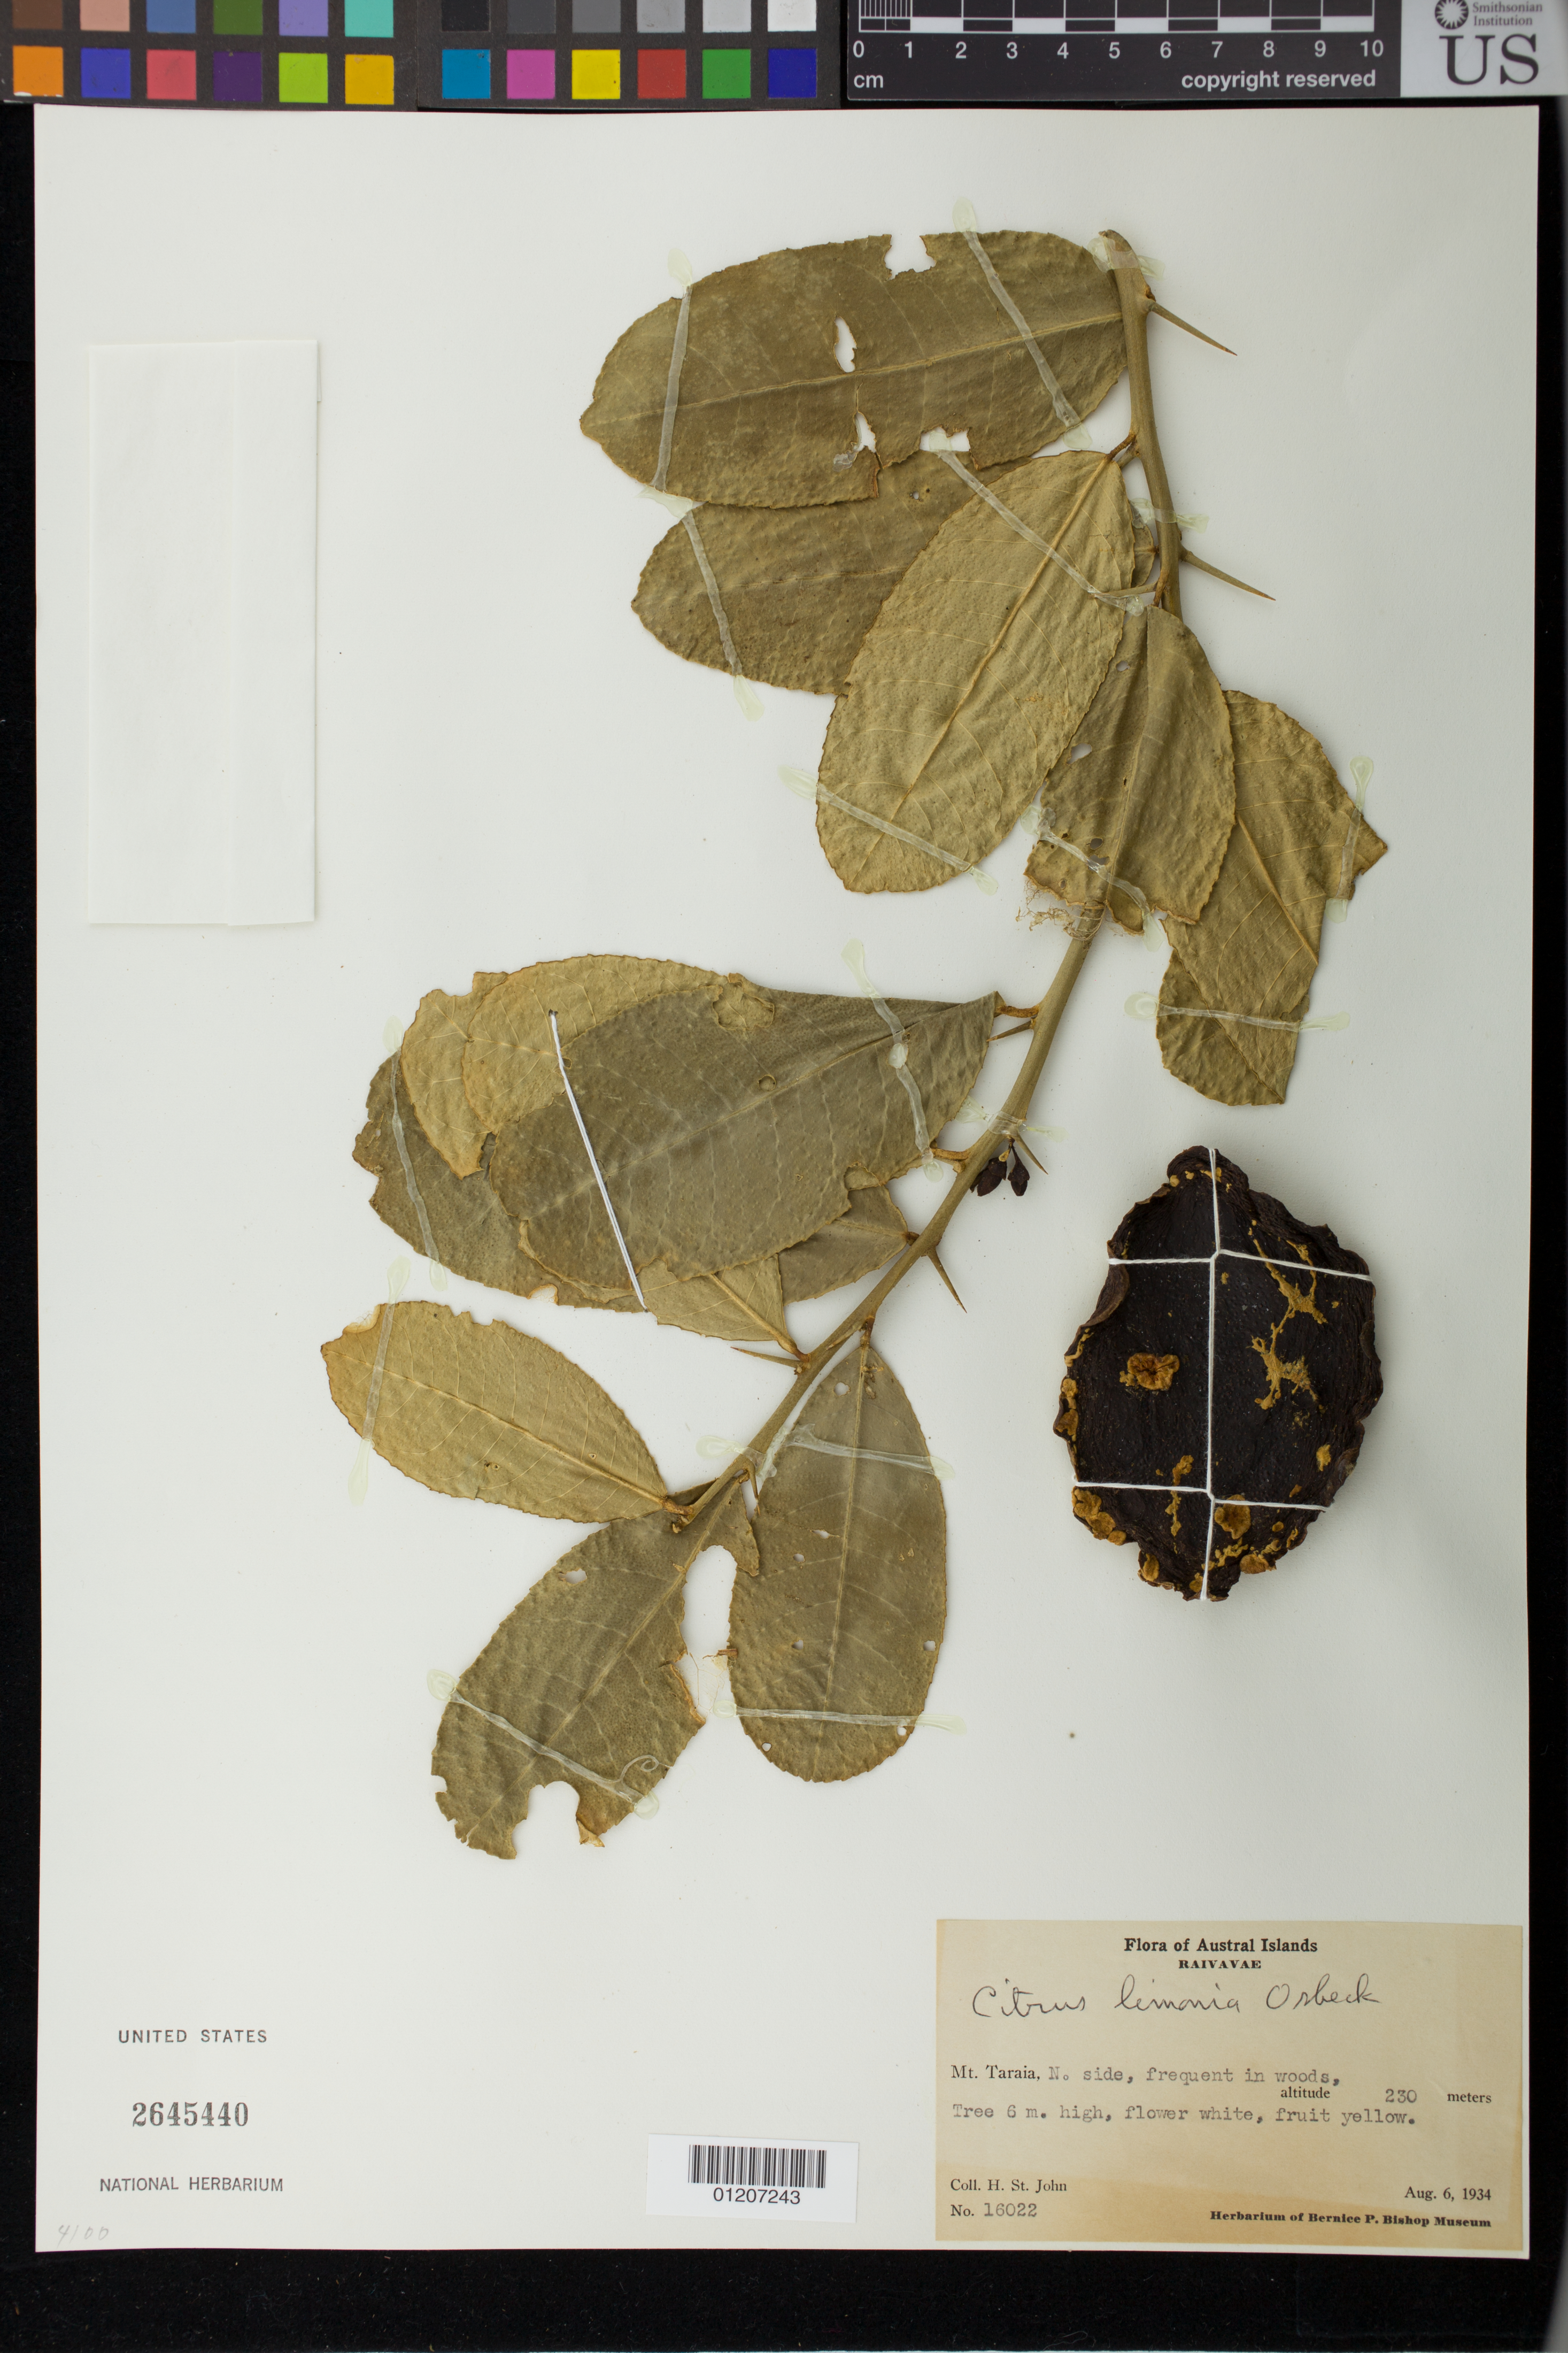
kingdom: Plantae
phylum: Tracheophyta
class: Magnoliopsida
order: Sapindales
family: Rutaceae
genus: Citrus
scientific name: Citrus x limonia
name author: Osbeck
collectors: H. St. John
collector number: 16022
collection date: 1934-08-06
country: French Polynesia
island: Raivavae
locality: Mt. Taria, N. side.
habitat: in woods.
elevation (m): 230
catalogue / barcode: US 2645440